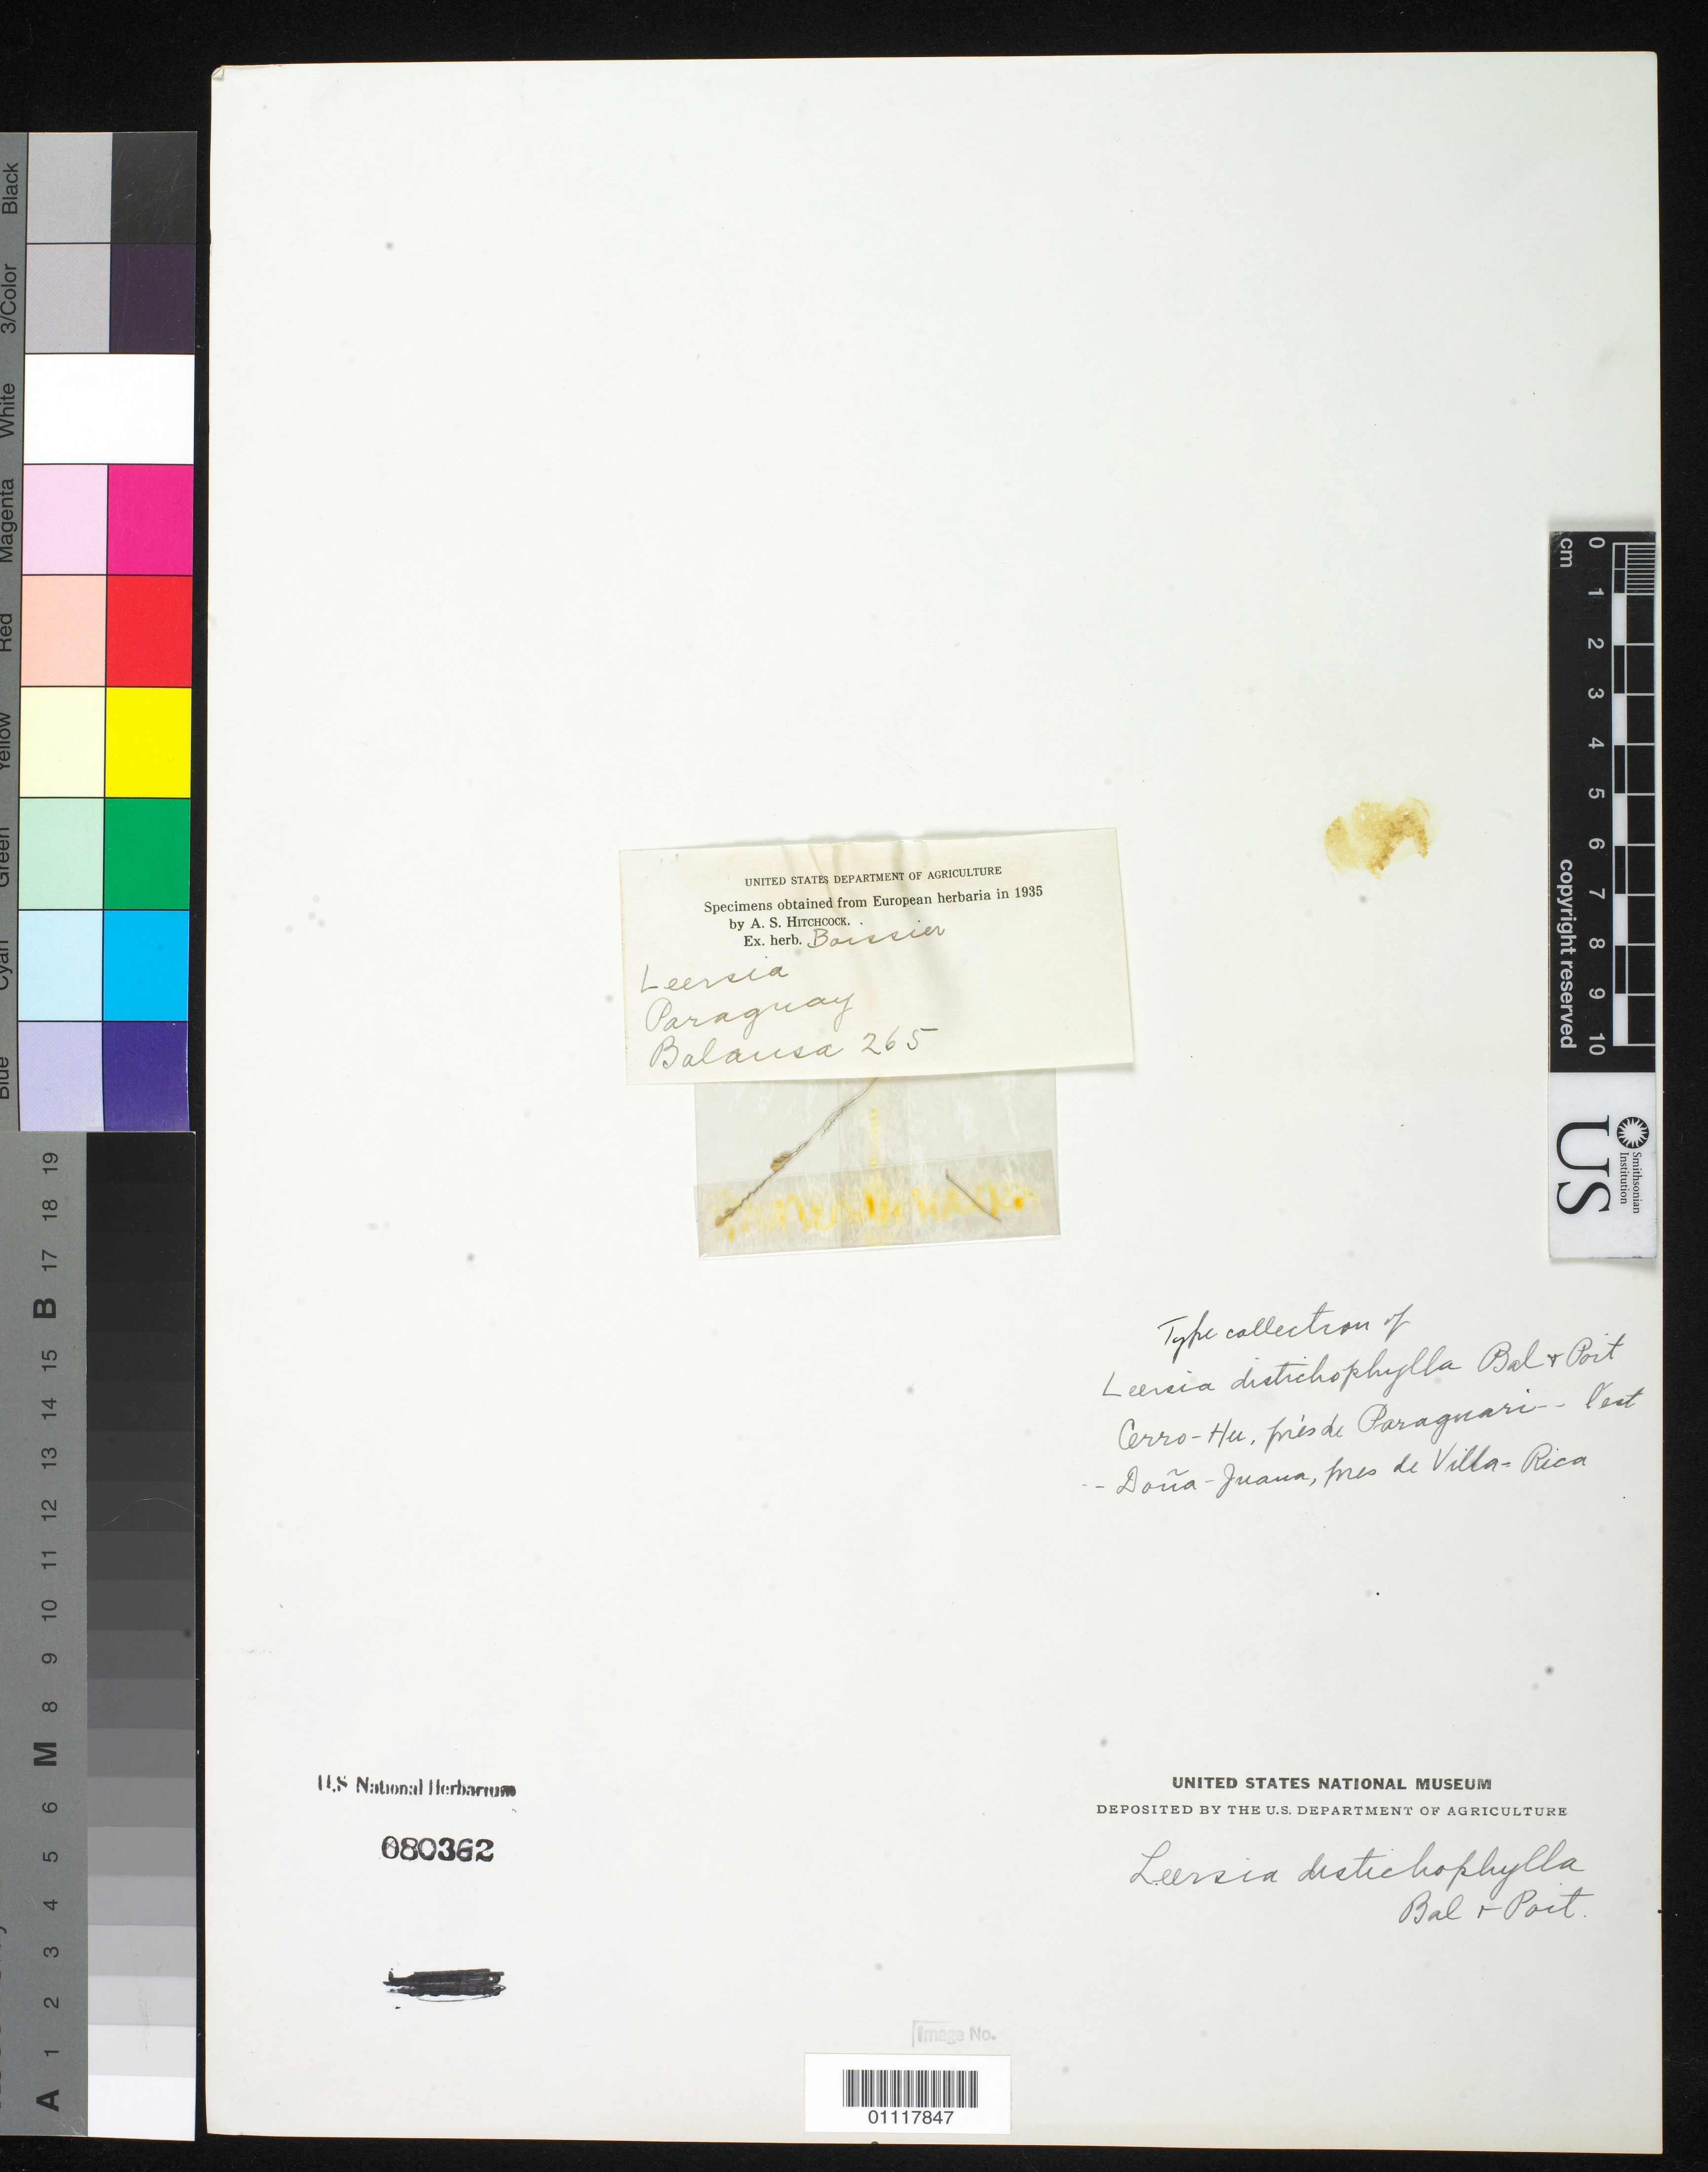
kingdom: Plantae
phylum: Tracheophyta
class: Liliopsida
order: Poales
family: Poaceae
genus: Leersia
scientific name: Leersia distichophylla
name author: Balansa & Poit.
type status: Type Collection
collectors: B. Balansa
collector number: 265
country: Paraguay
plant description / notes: Fragmentary material of type specimen ex herb. Boissier.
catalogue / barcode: US 80362